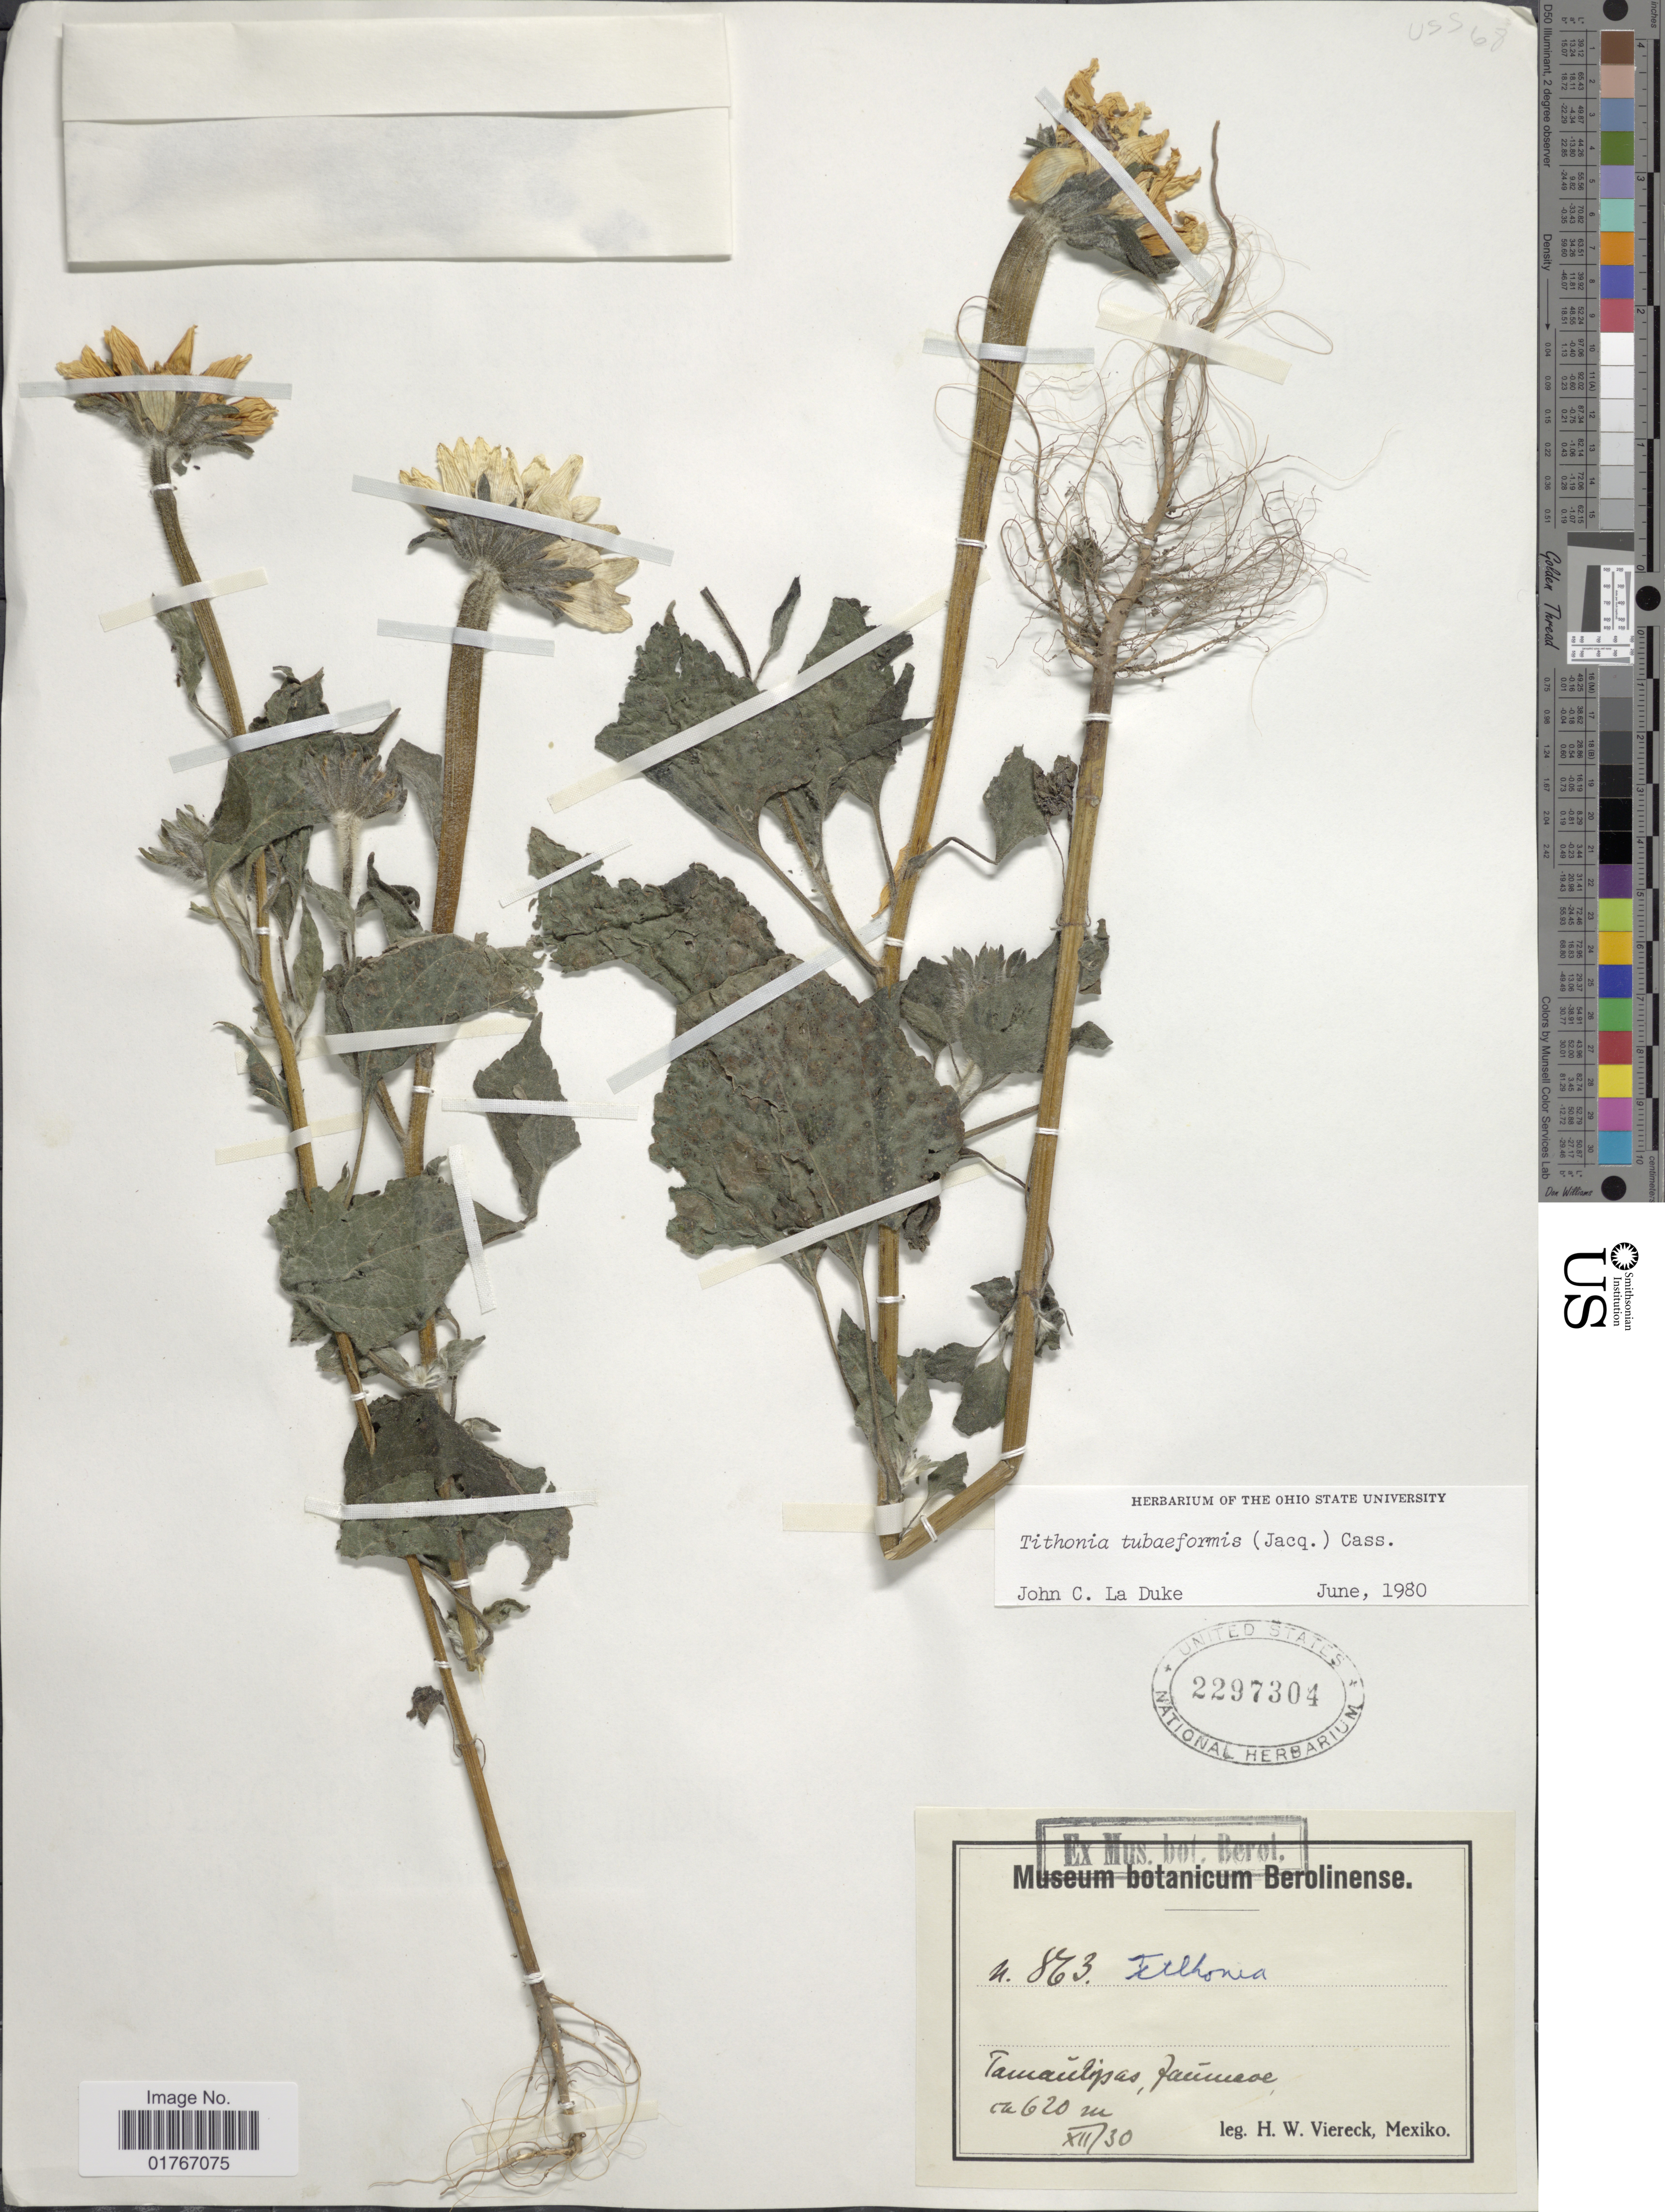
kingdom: Plantae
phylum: Tracheophyta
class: Magnoliopsida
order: Asterales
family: Asteraceae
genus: Tithonia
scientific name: Tithonia tubaeformis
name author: (Jacq.) Cass.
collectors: H. W. Viereck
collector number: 863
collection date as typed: Transcribed d/m/y: /12/30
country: Mexico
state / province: Tamaulipas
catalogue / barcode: US 2297304